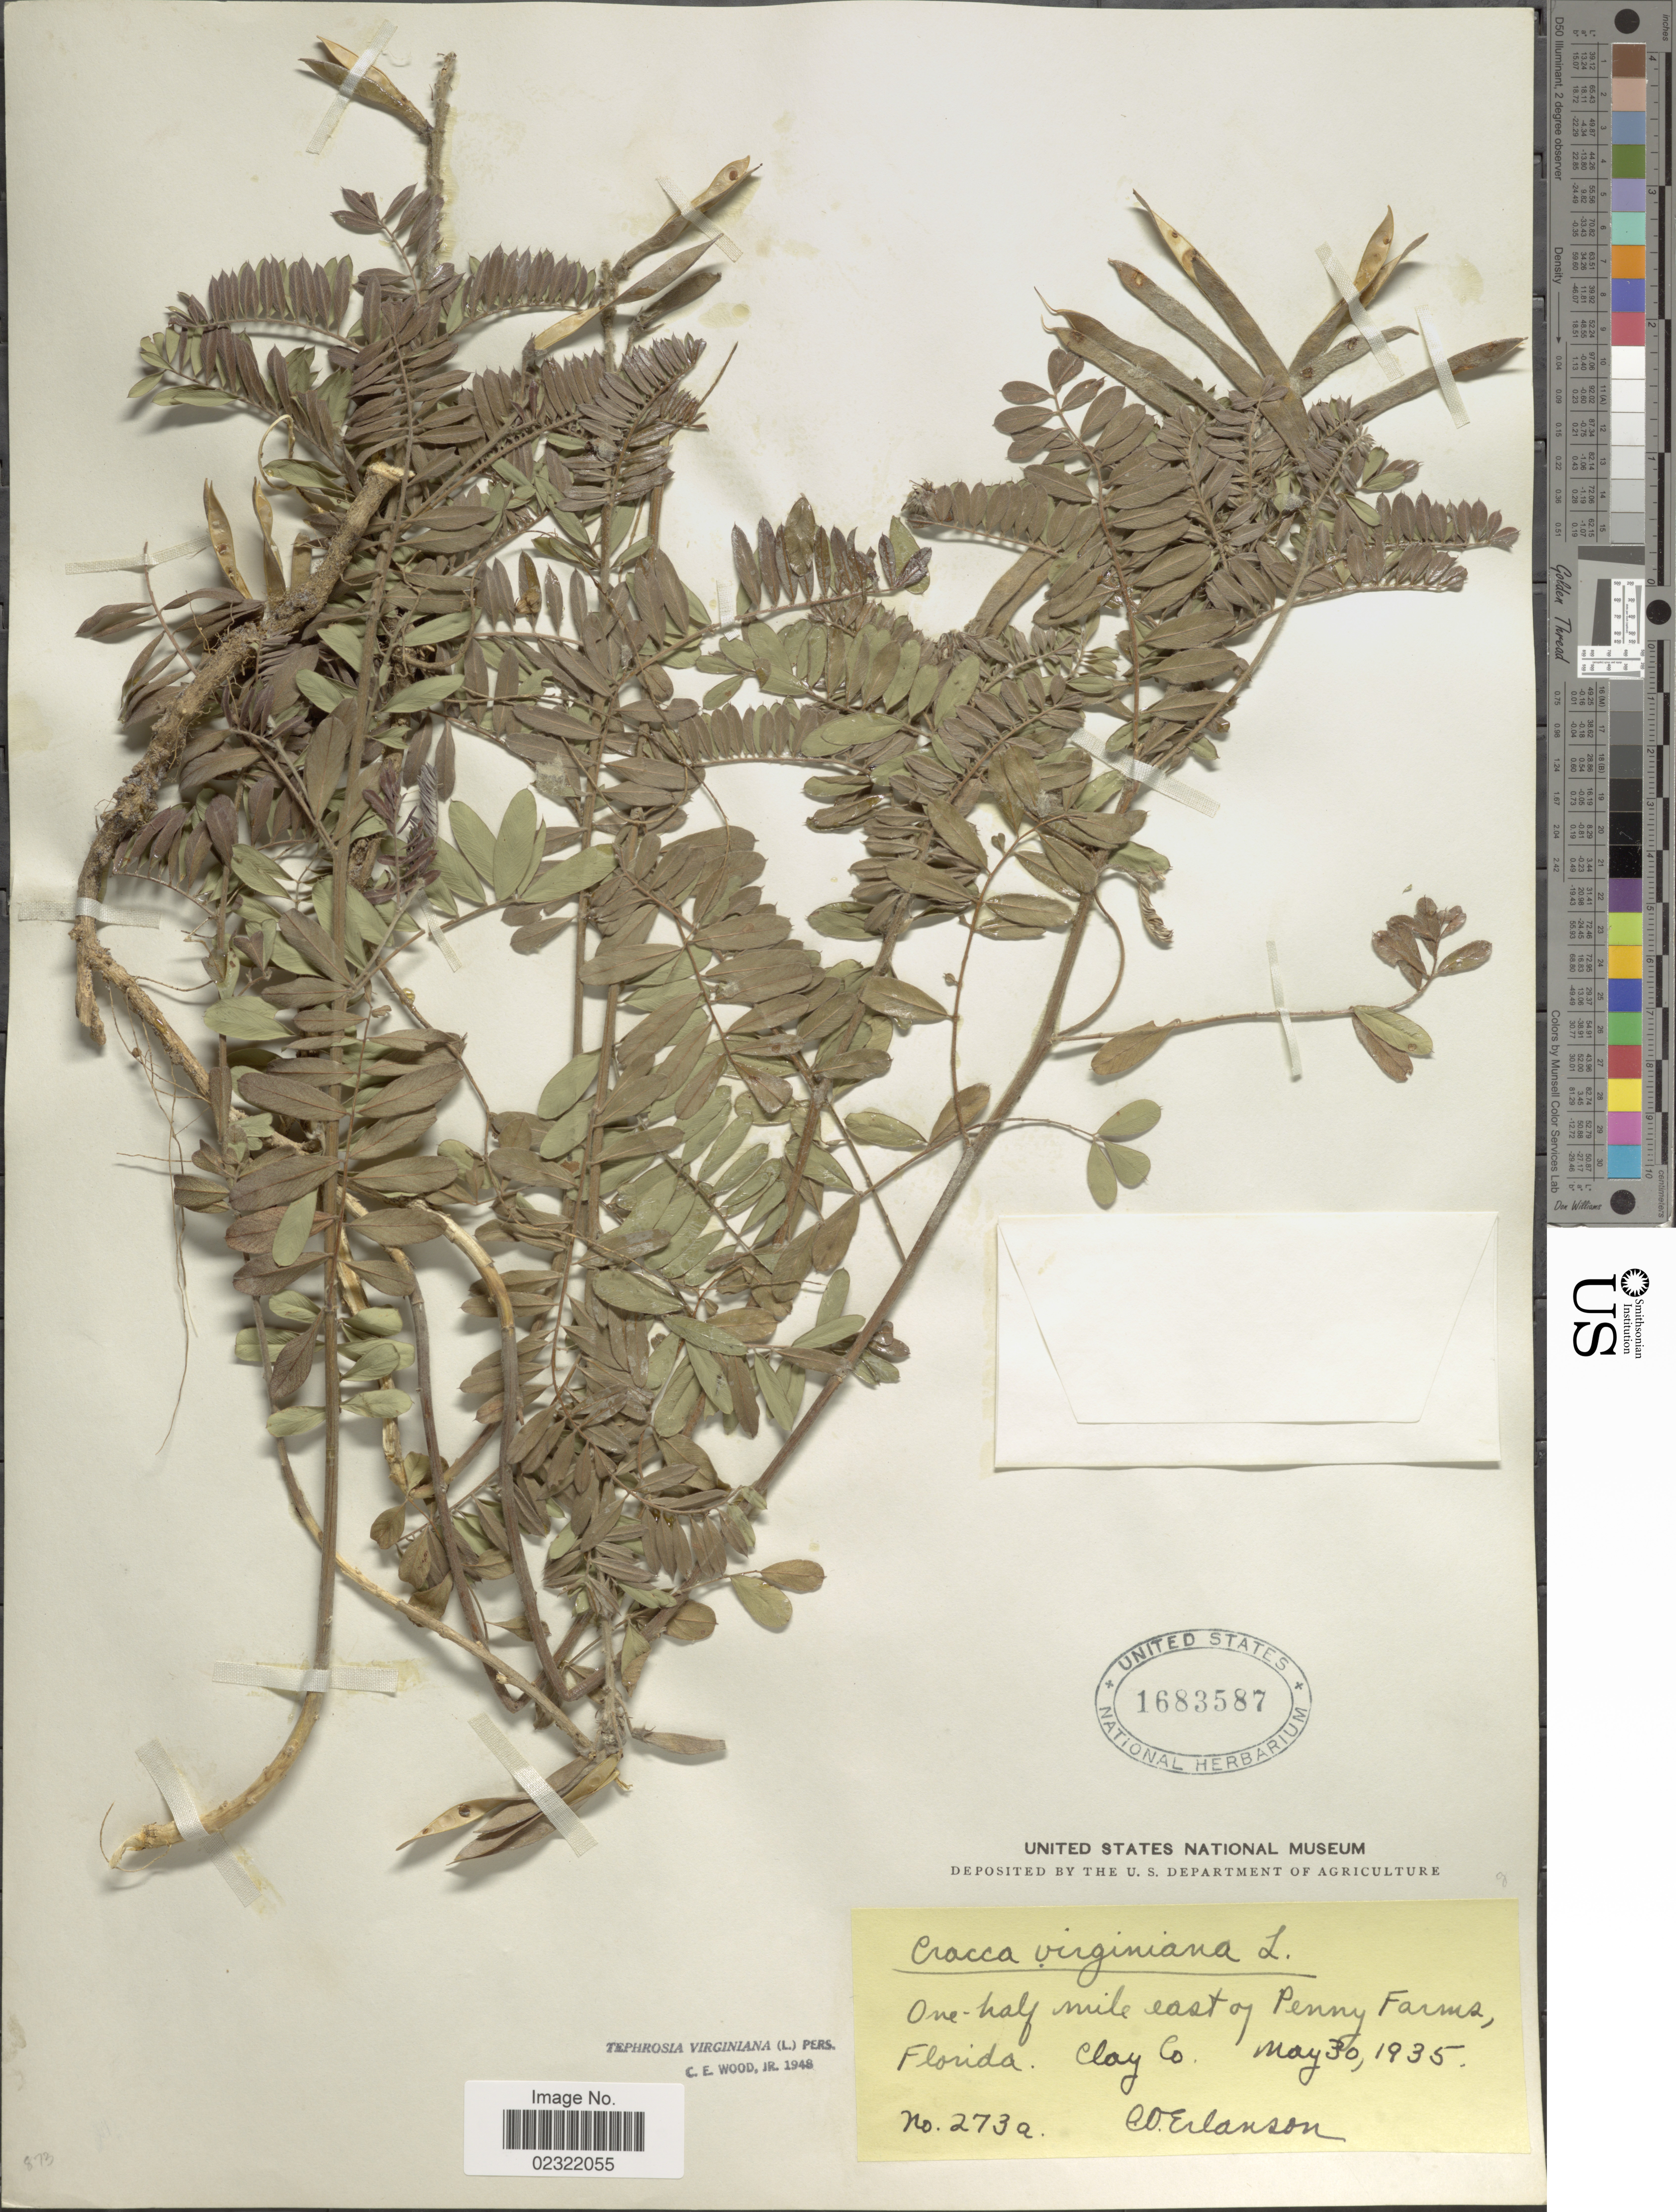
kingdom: Plantae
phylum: Tracheophyta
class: Magnoliopsida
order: Fabales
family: Fabaceae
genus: Tephrosia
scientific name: Tephrosia virginiana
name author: (L.) Pers.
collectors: C. O. Erlanson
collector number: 273a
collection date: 1935-05-30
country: United States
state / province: Florida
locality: One-half mile east of Penny Farms, Clay Co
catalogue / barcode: US 1683587